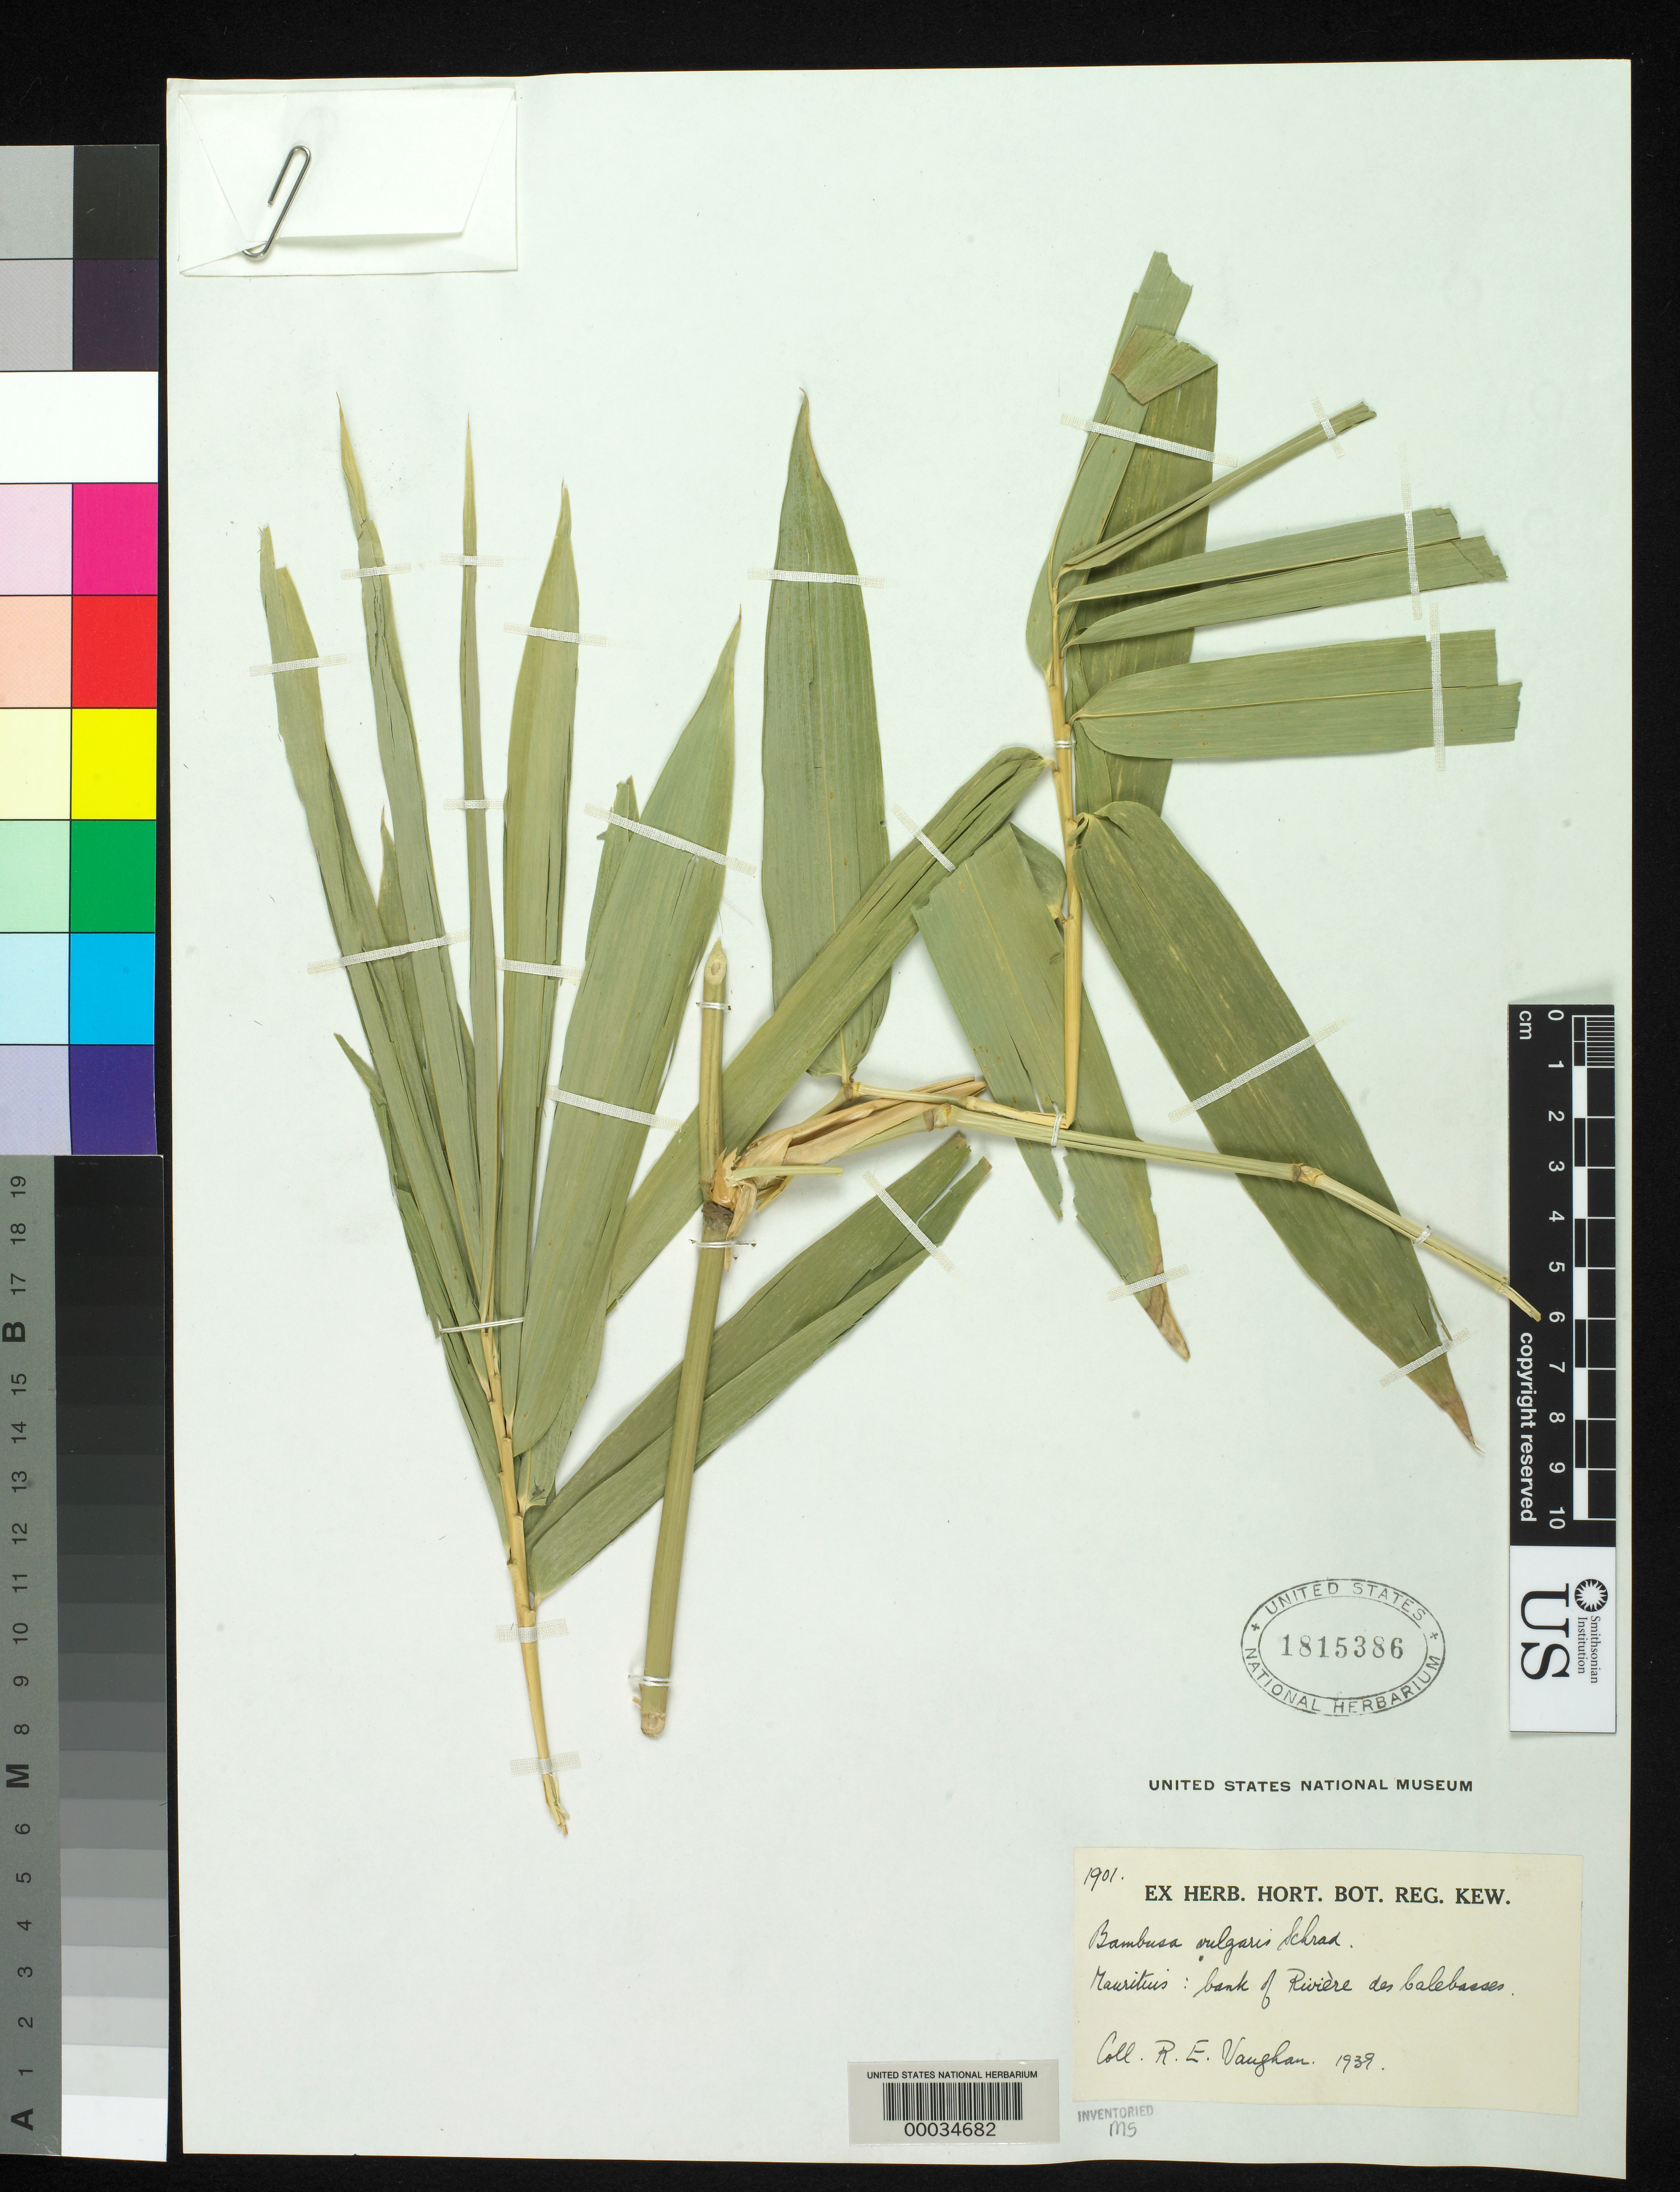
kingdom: Plantae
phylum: Tracheophyta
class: Liliopsida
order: Poales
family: Poaceae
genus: Bambusa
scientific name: Bambusa vulgaris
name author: Schrad. ex J.C. Wendl.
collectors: R. Vaughan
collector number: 1901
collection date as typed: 1939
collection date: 1939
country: Mauritania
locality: Calebasses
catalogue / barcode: US 1815386